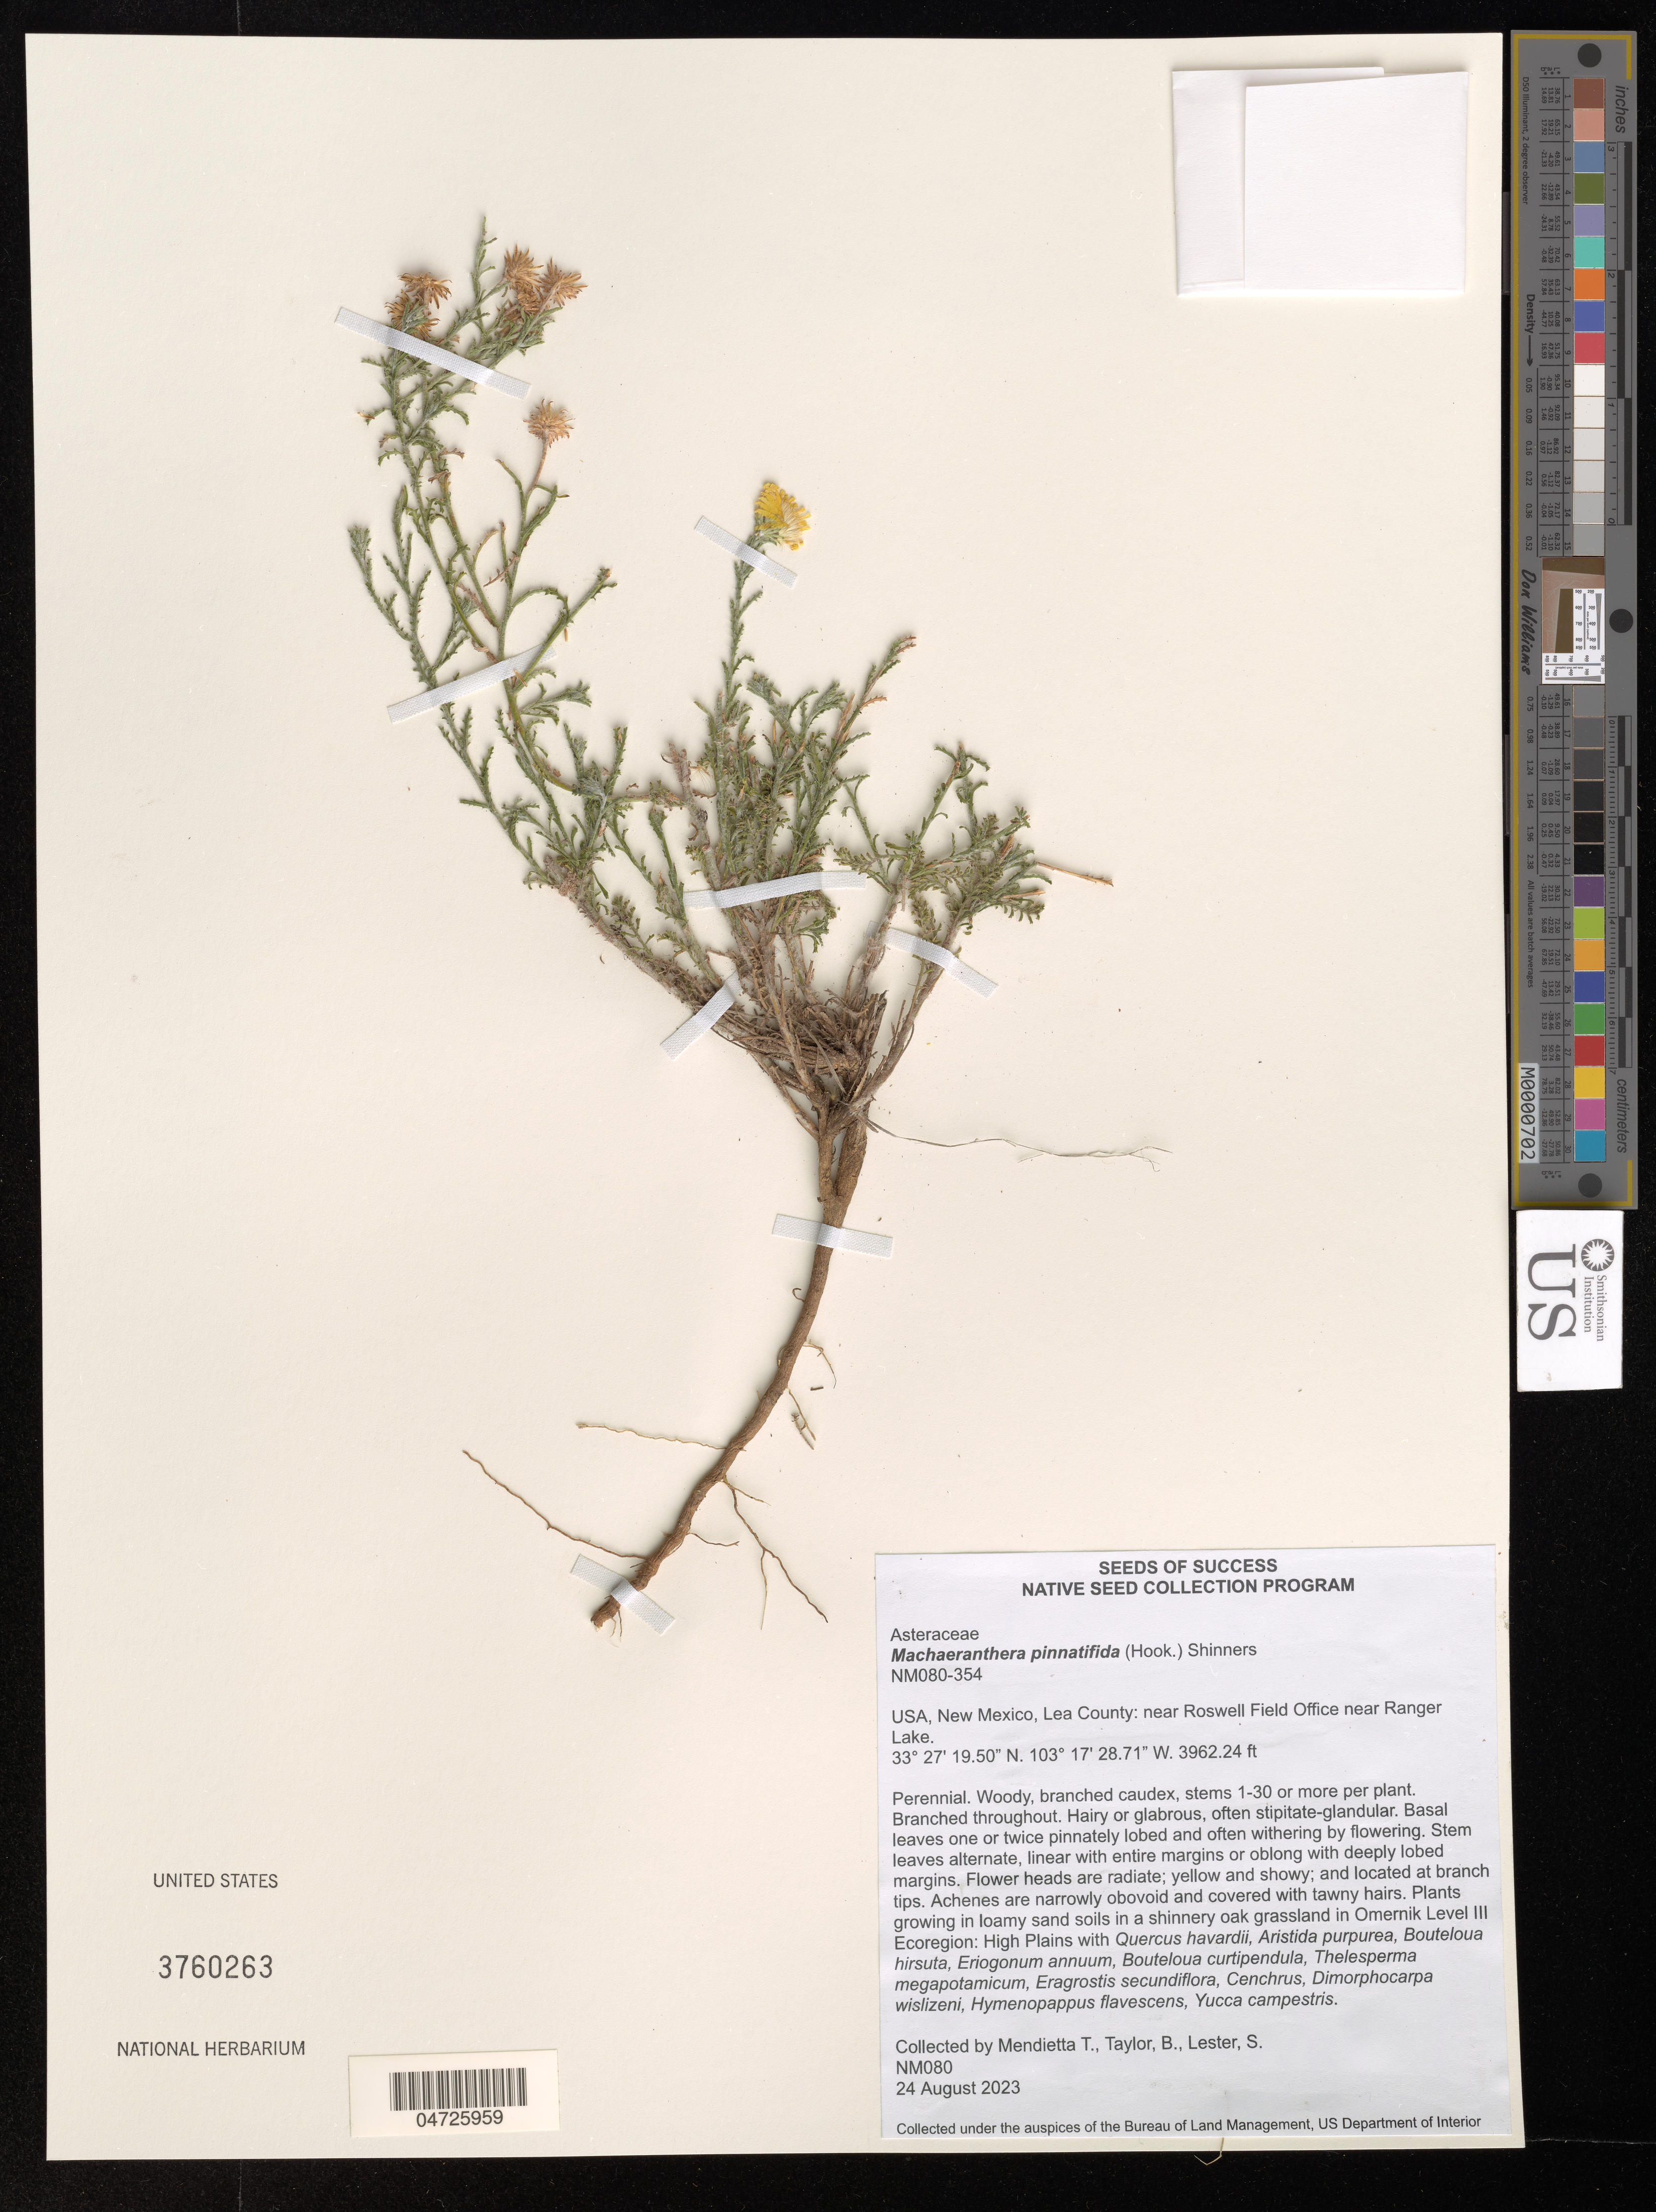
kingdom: Plantae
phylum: Tracheophyta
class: Magnoliopsida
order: Asterales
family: Asteraceae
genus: Machaeranthera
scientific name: Machaeranthera pinnatifida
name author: (Hook.) Shinners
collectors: T. Mendietta & B. Taylor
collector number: NM080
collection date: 2023-08-24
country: United States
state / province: New Mexico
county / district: Lea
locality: Lea County: near Roswell Field Office near Ranger Lake.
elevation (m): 1207.69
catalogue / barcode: US 3760263